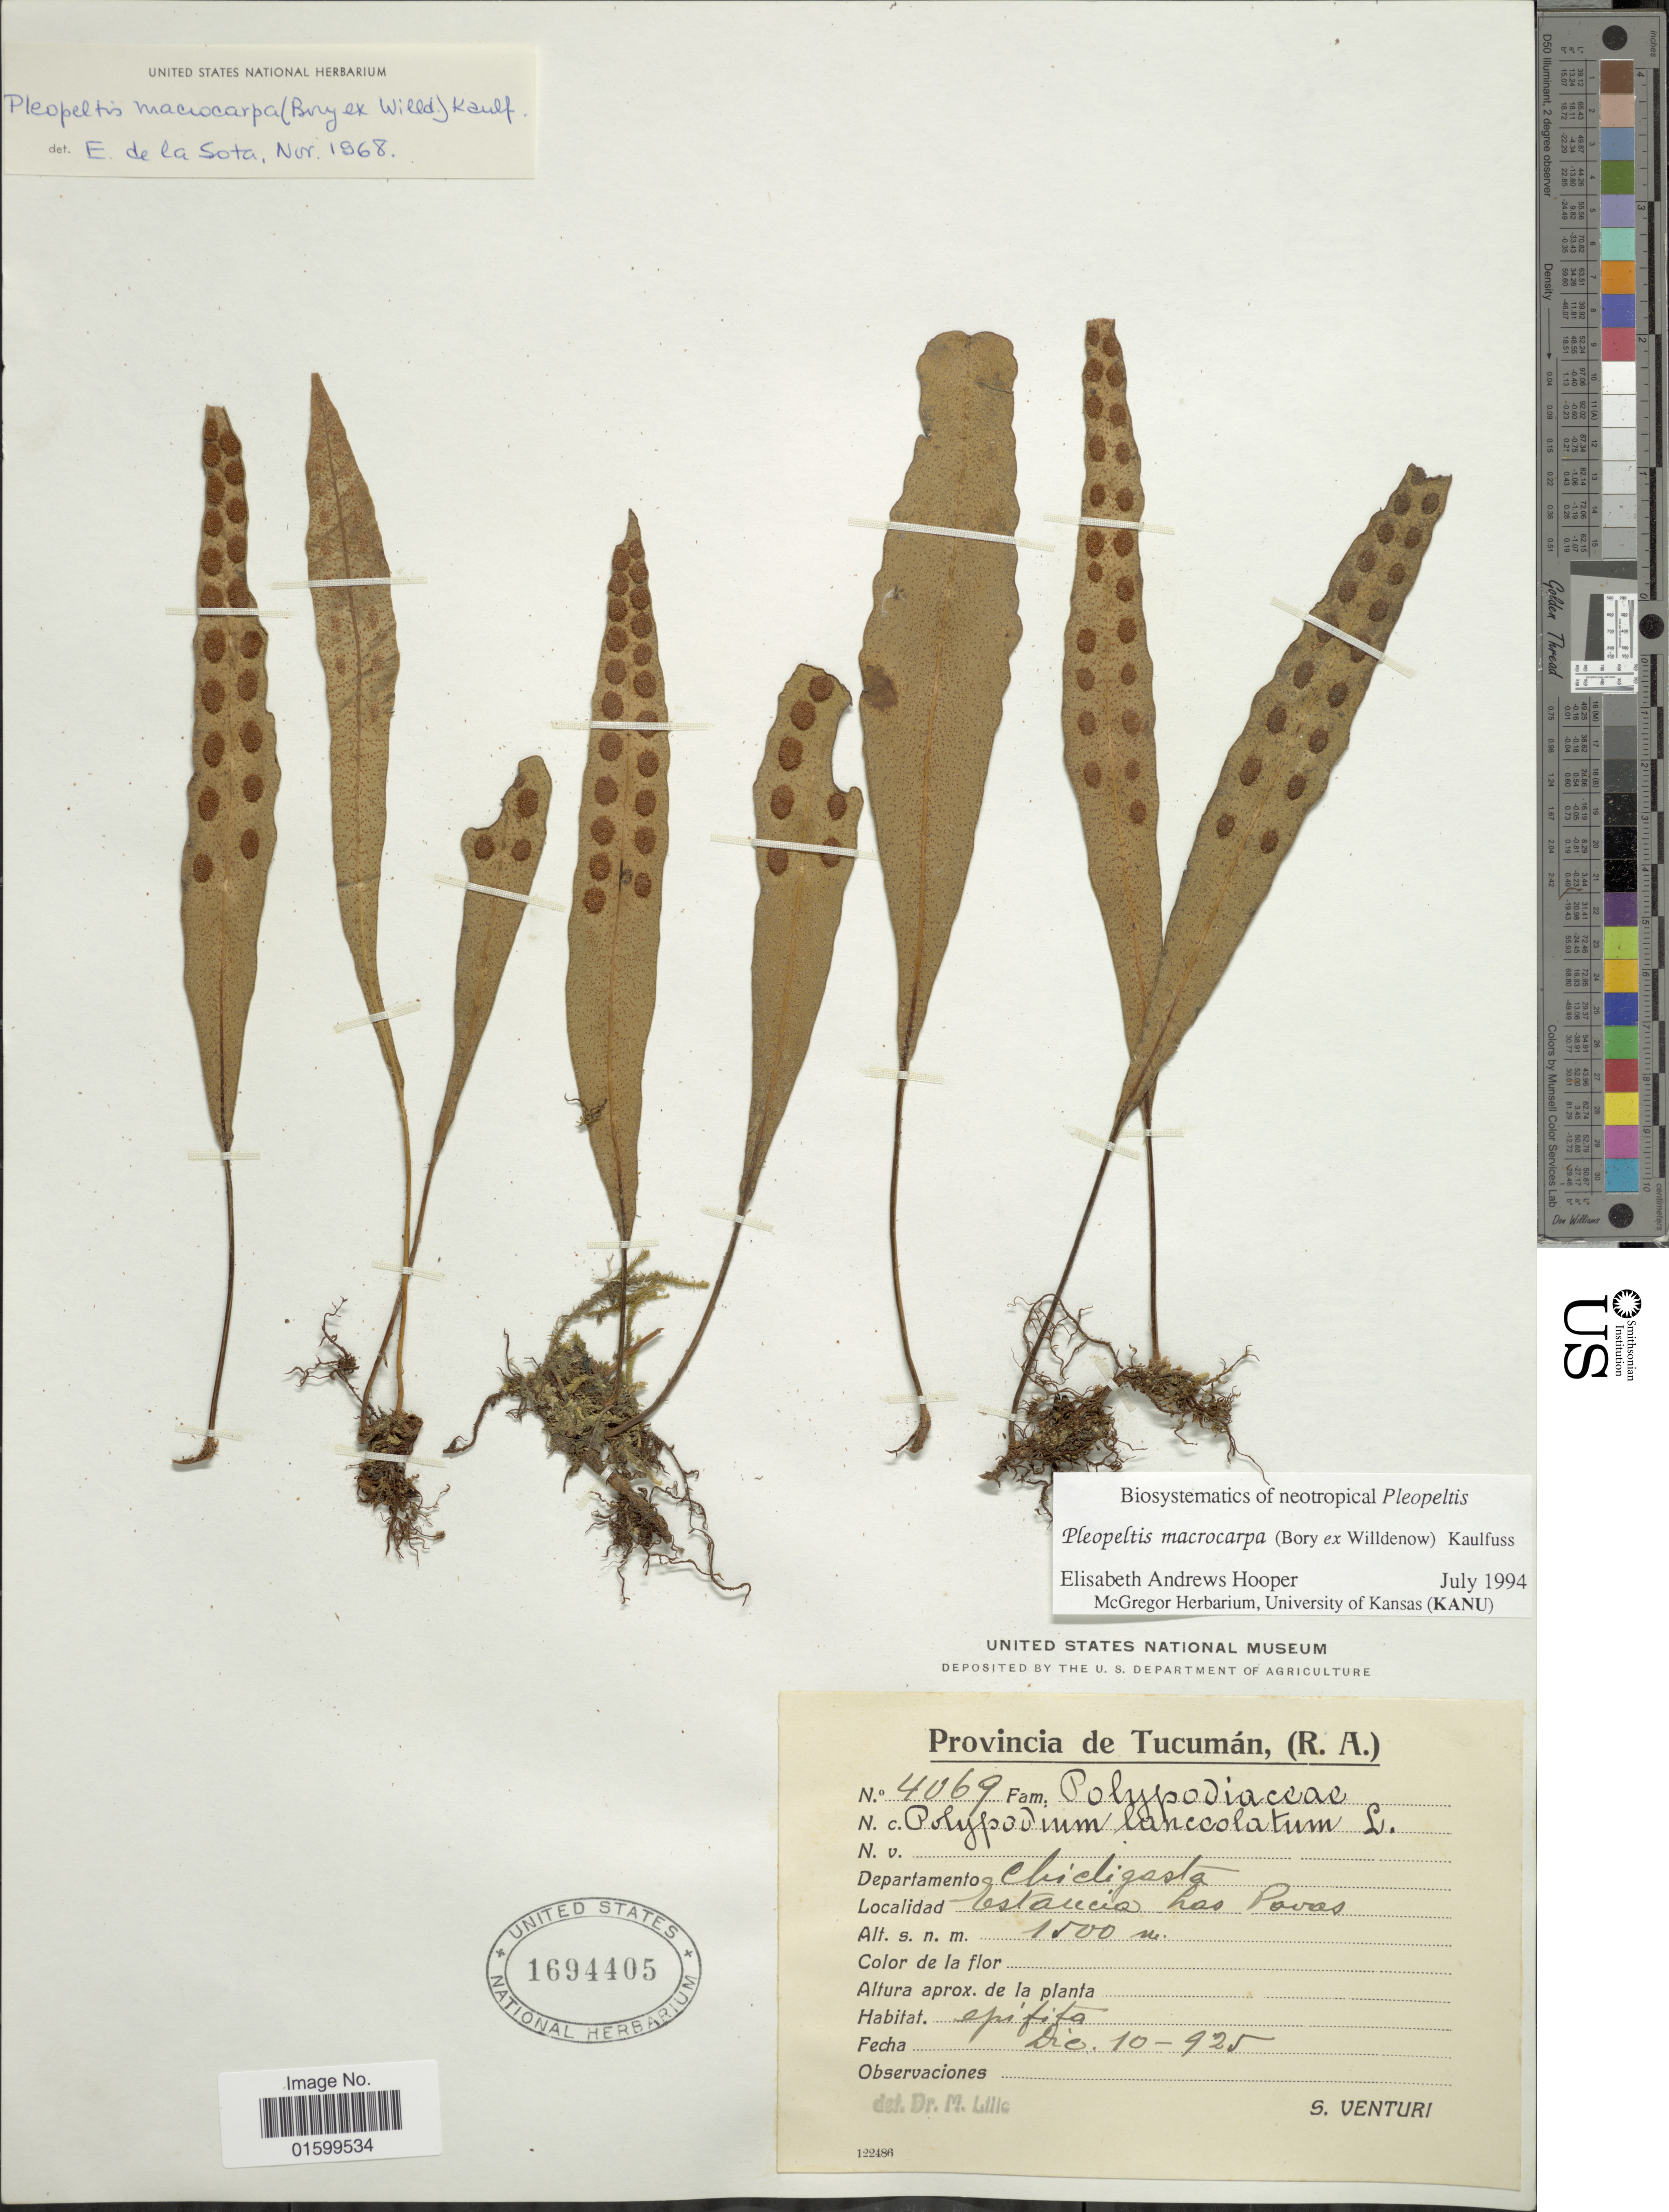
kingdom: Plantae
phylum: Tracheophyta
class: Polypodiopsida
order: Polypodiales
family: Polypodiaceae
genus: Pleopeltis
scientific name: Pleopeltis macrocarpa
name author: (Bory ex Willd.) Kaulf.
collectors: S. Venturi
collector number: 4069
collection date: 1925-12-10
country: Argentina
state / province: Tucuman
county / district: Chicligasta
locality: Estancia Las Pavas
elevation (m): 1500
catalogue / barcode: US 1694405